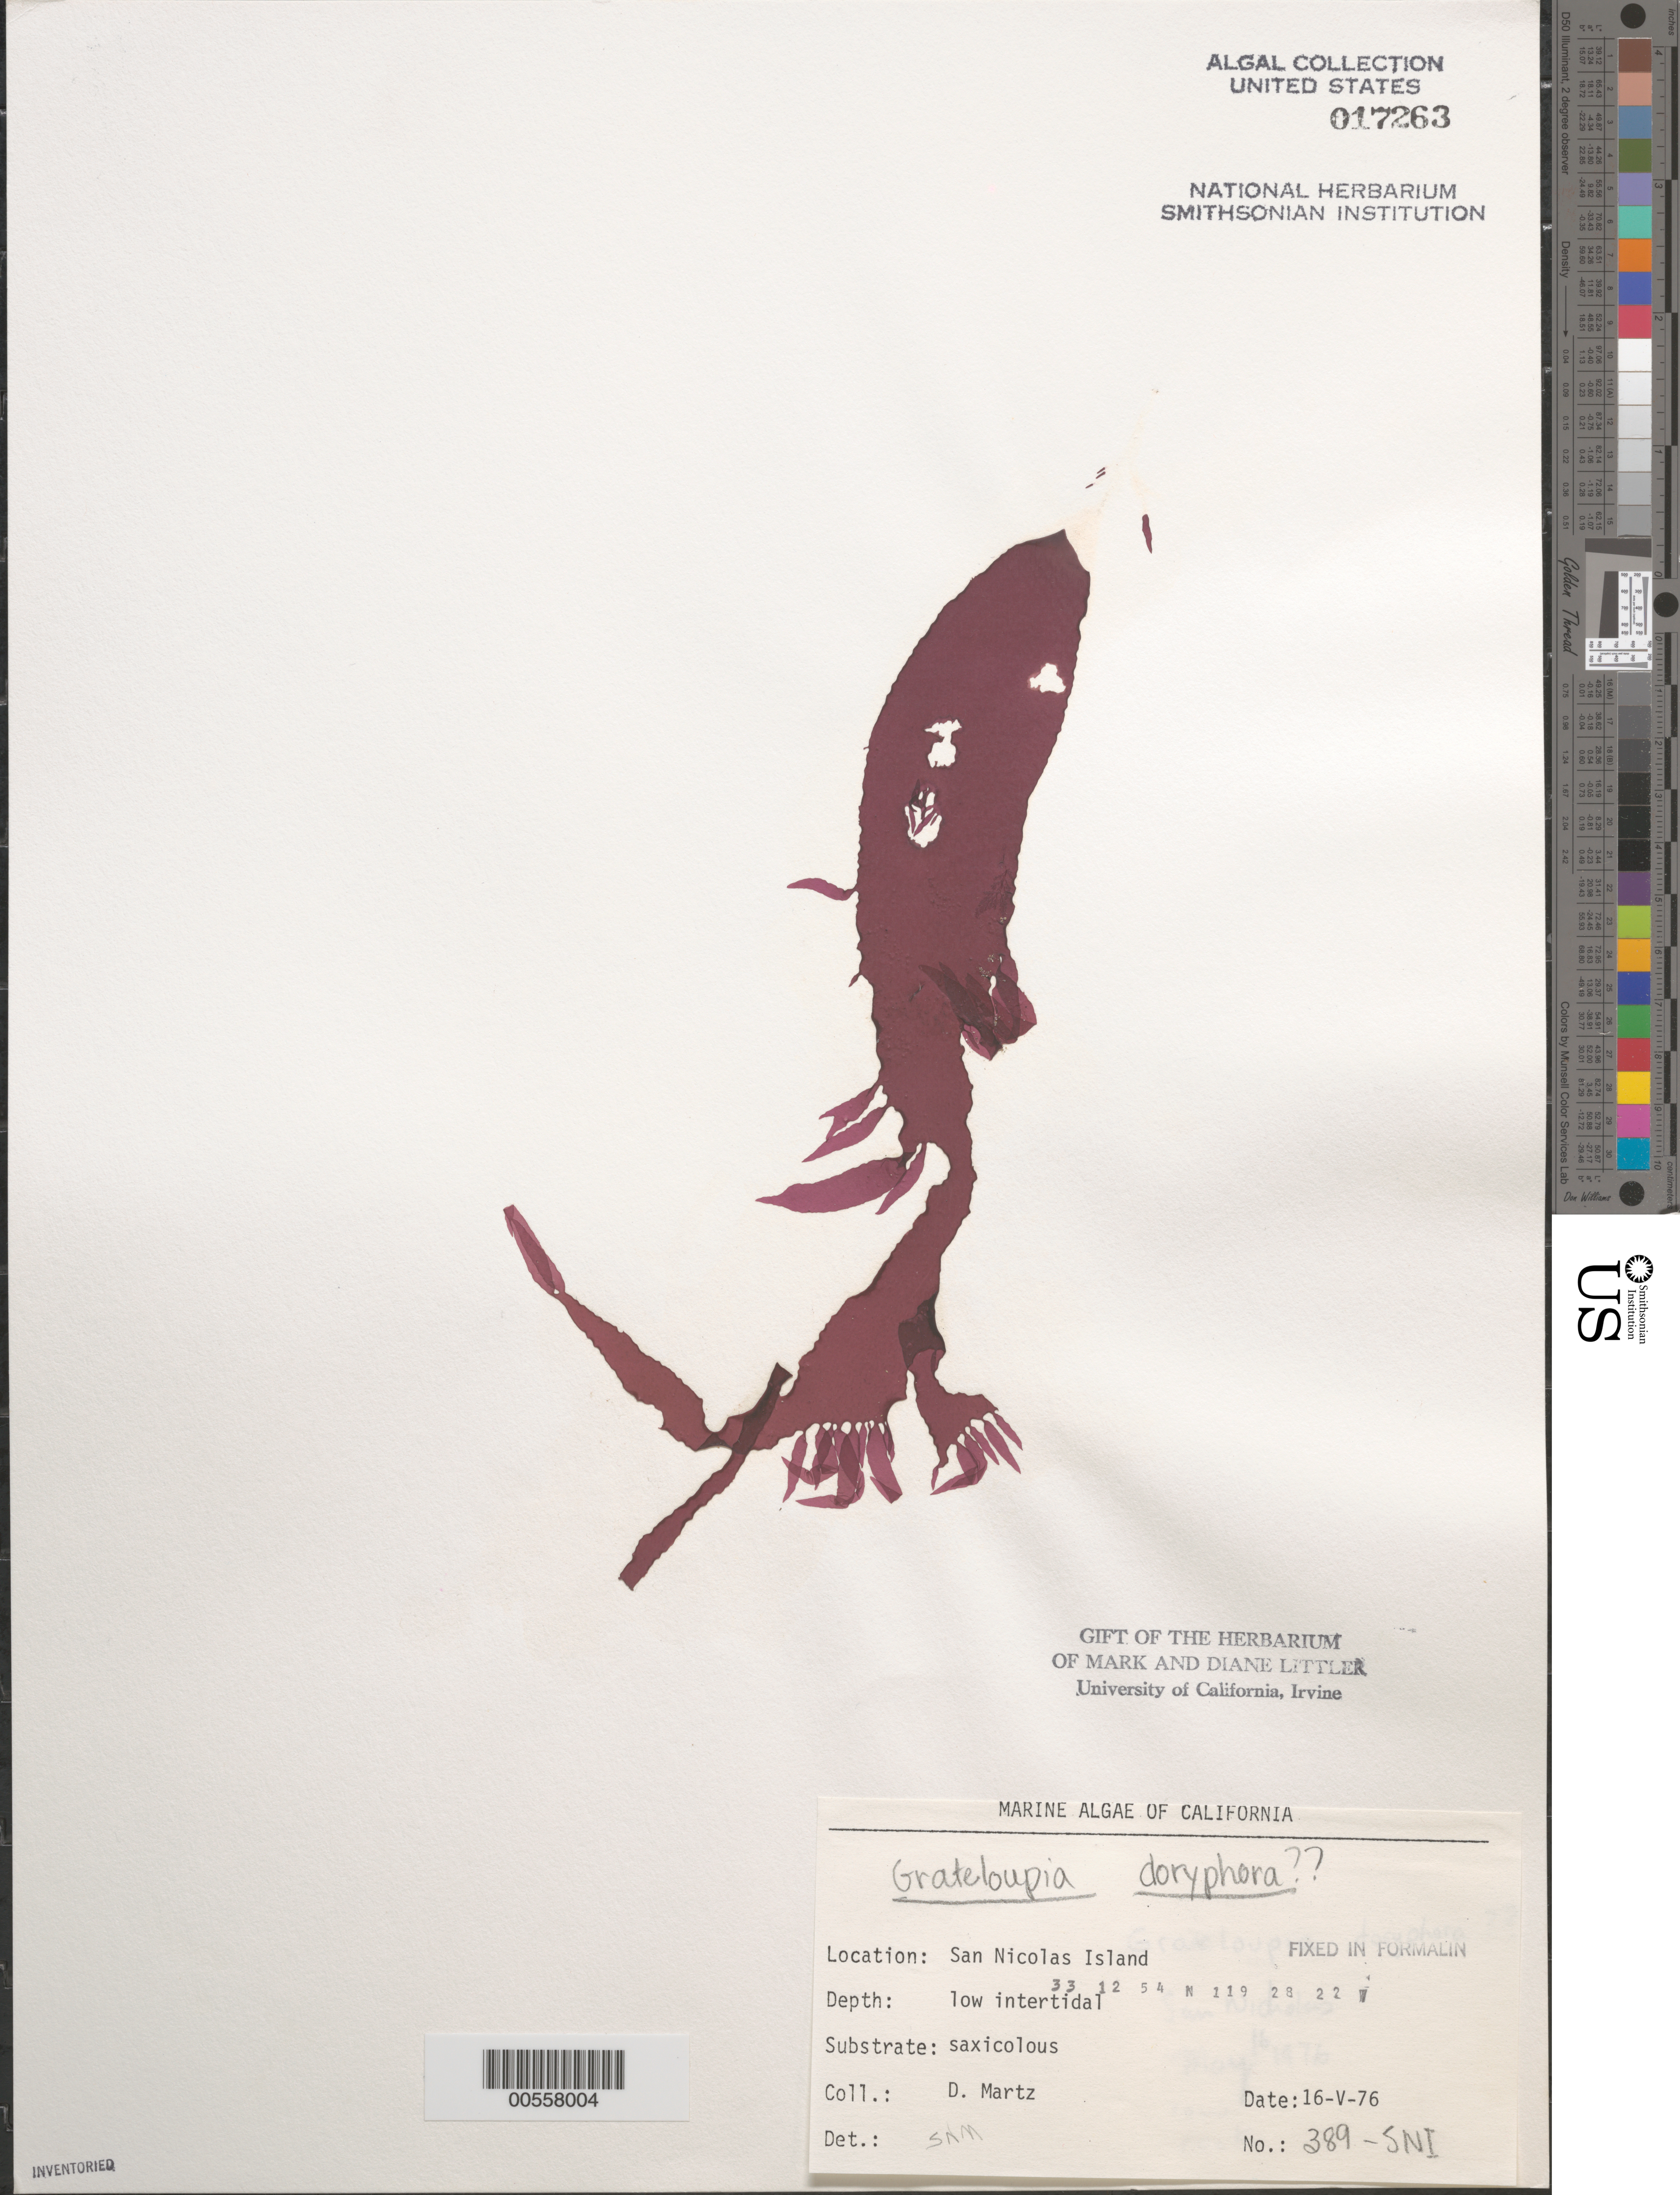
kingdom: Plantae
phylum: Rhodophyta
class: Florideophyceae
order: Halymeniales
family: Halymeniaceae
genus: Grateloupia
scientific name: Grateloupia doryphora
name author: (Mont.) Howe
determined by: Murray, S. N.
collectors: D. Martz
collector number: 389-sni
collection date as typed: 16 May 1976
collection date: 1976-05-16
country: United States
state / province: California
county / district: Ventura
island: San Nicolas Island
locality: Dutch Harbor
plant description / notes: BLM-SOCALBIGHT Rocky Intertidal Survey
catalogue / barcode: US 17263